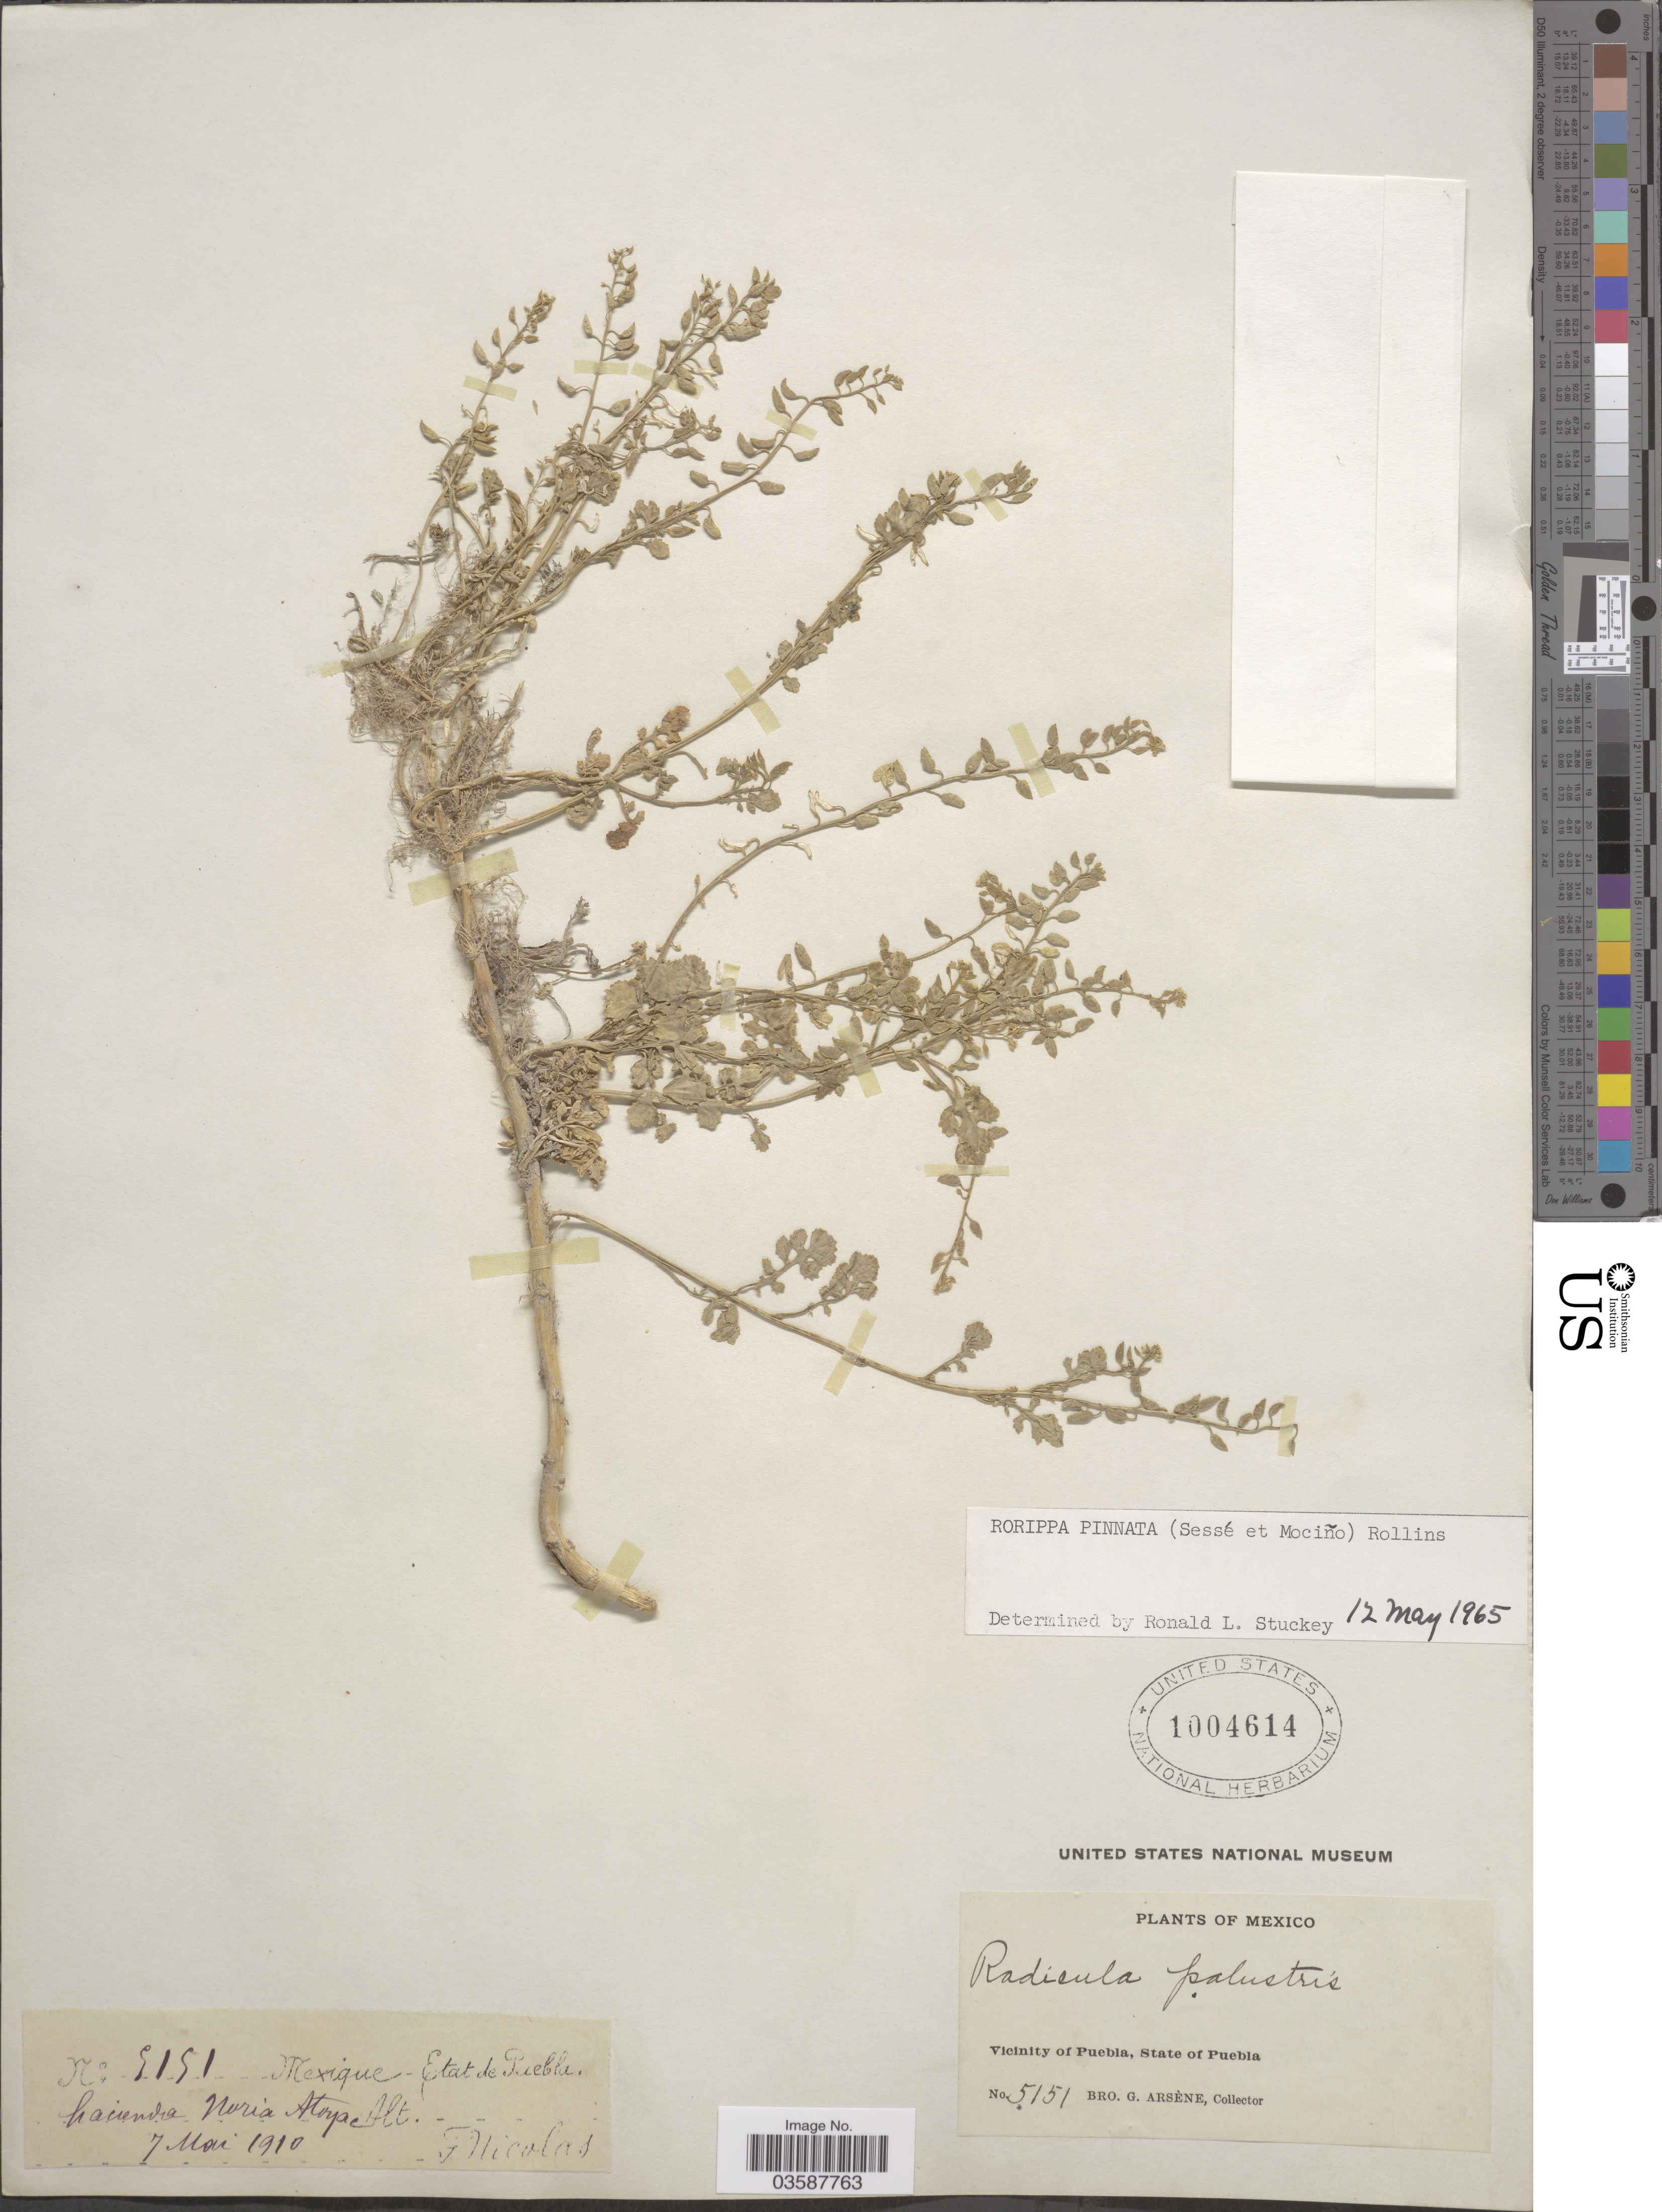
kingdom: Plantae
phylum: Tracheophyta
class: Magnoliopsida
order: Brassicales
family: Brassicaceae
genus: Rorippa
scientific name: Rorippa pinnata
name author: (Sessé & Moc.) Rollins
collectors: Bro. G. Arsène & F. Nicolas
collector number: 5151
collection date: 1910-05-07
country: Mexico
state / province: Puebla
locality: Vicinity of Puebla. Hacienda Noria Atoya.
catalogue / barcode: US 1004614